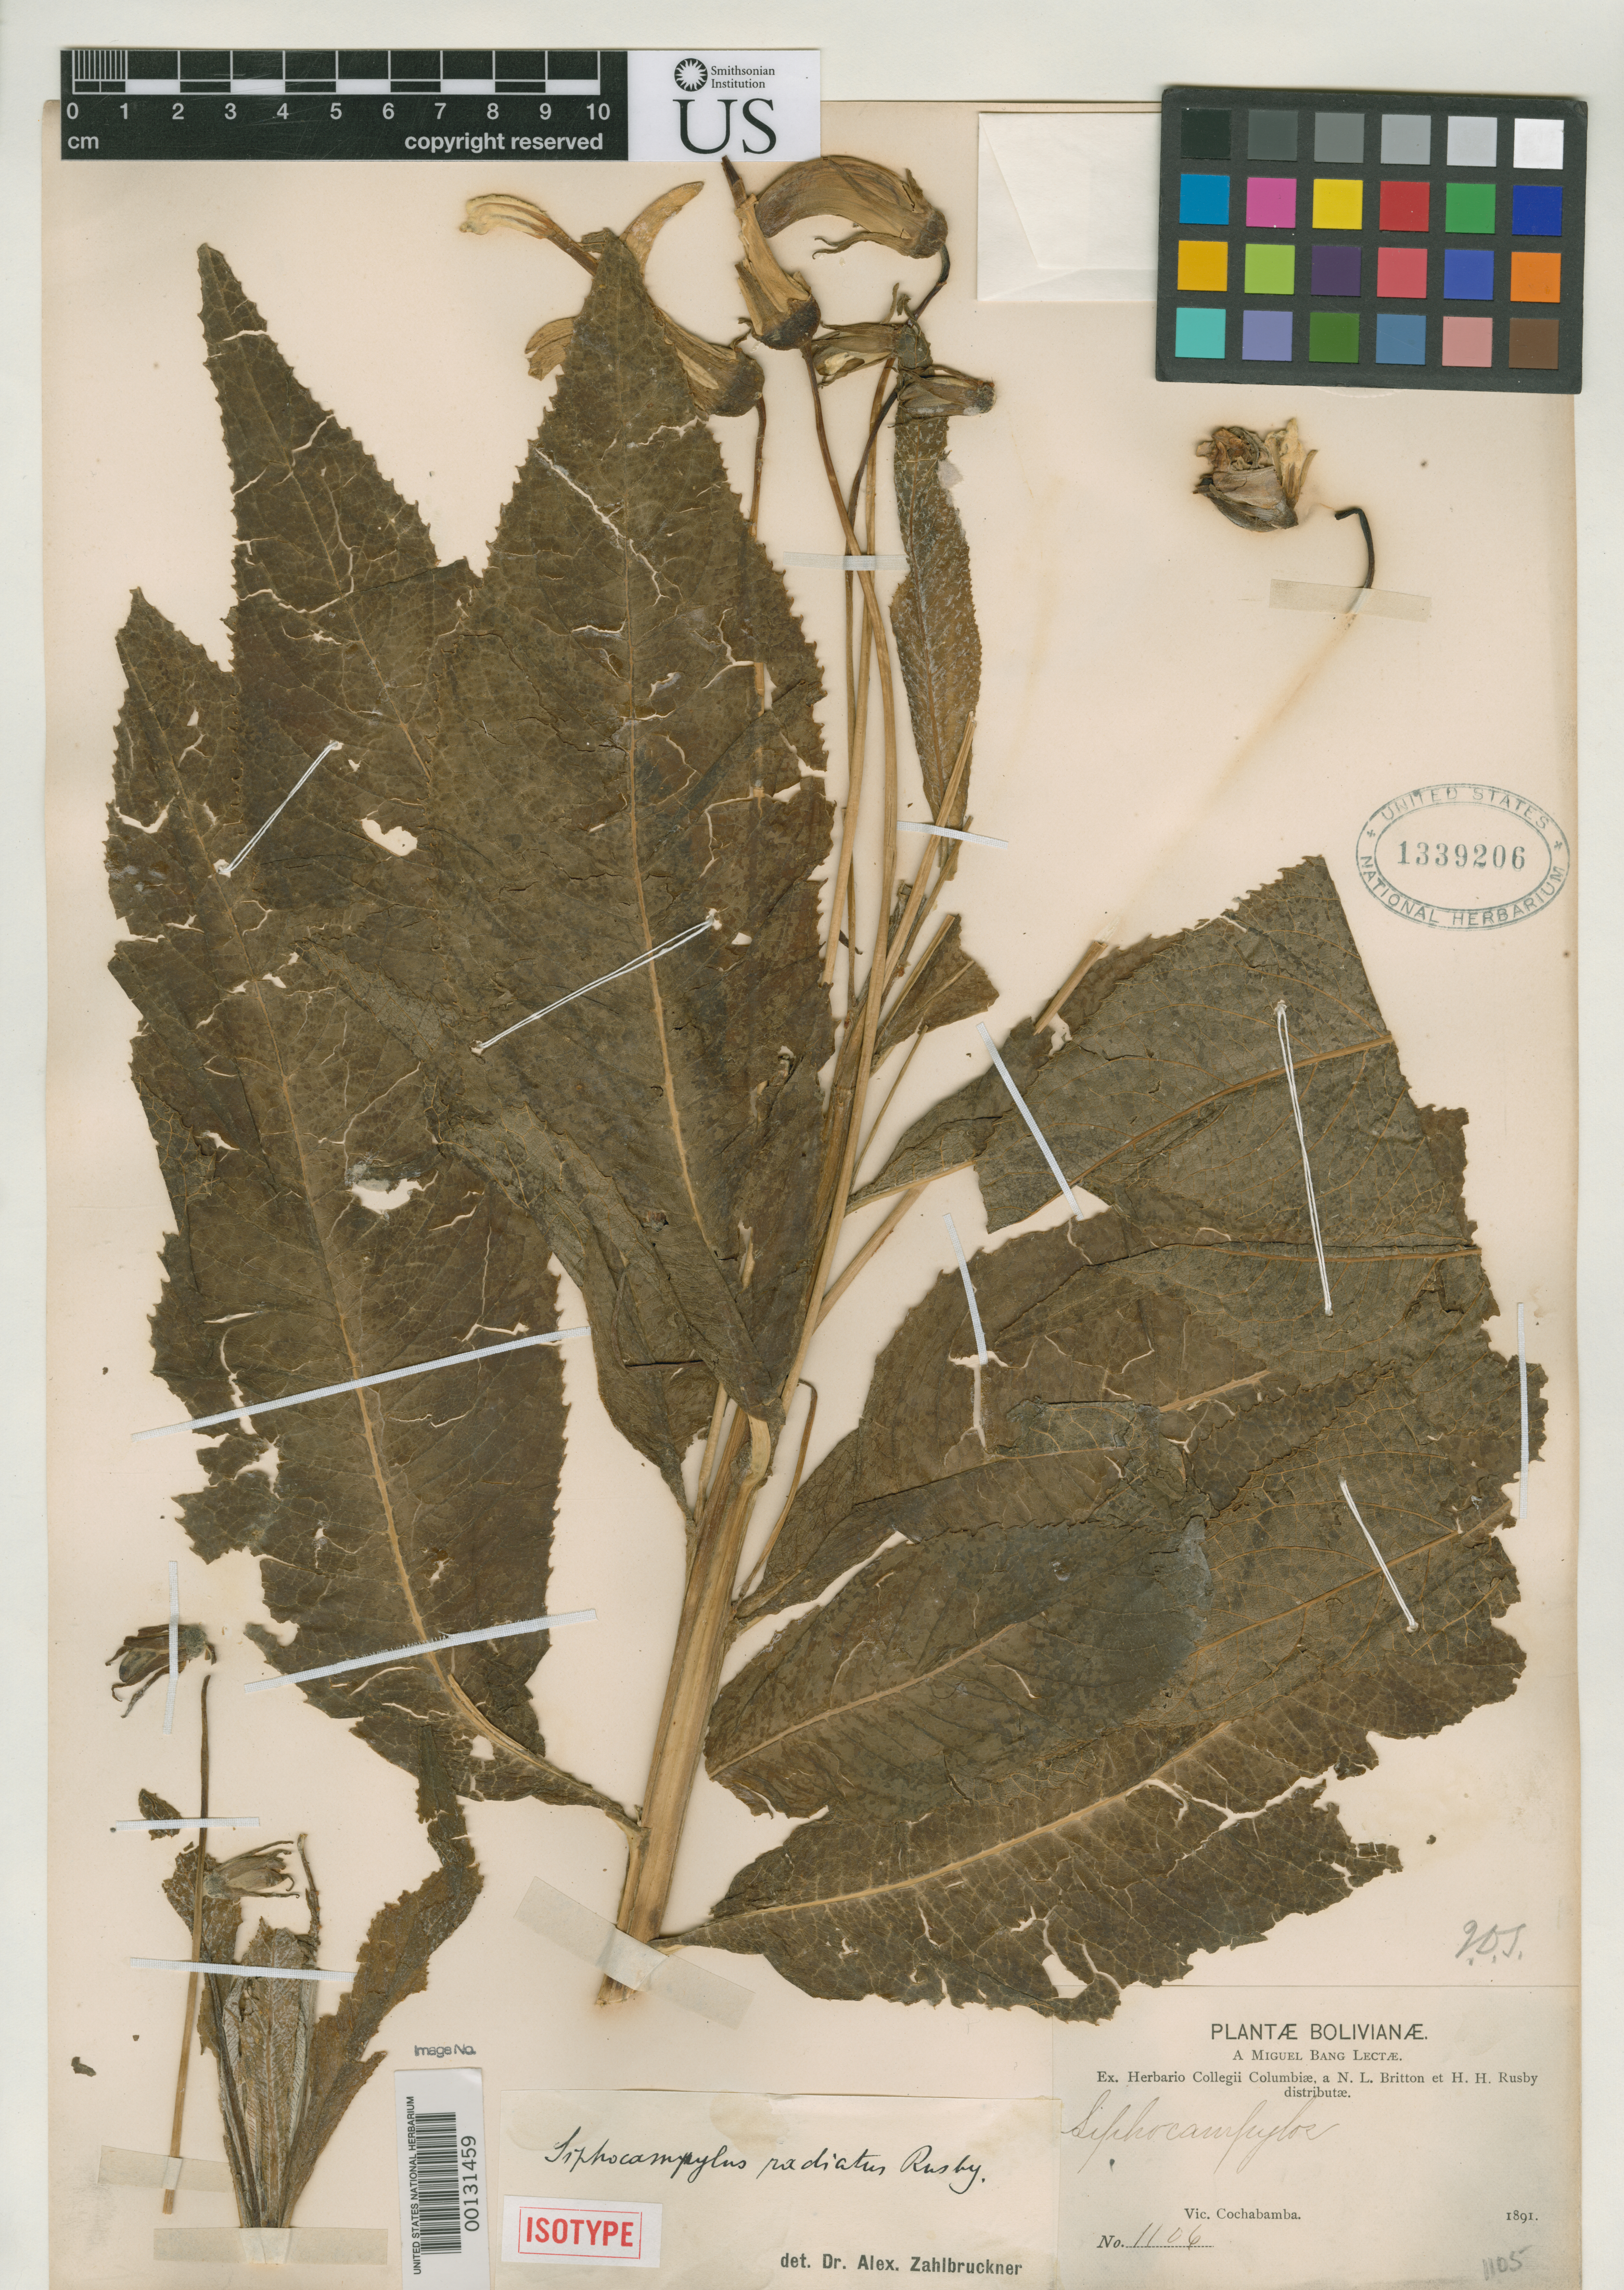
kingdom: Plantae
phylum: Tracheophyta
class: Magnoliopsida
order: Asterales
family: Campanulaceae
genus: Siphocampylus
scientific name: Siphocampylus radiatus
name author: Rusby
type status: Isotype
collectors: M. Bang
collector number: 1106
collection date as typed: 1891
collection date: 1891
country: Bolivia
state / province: Cochabamba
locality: Cochabamba.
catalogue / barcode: US 1339206